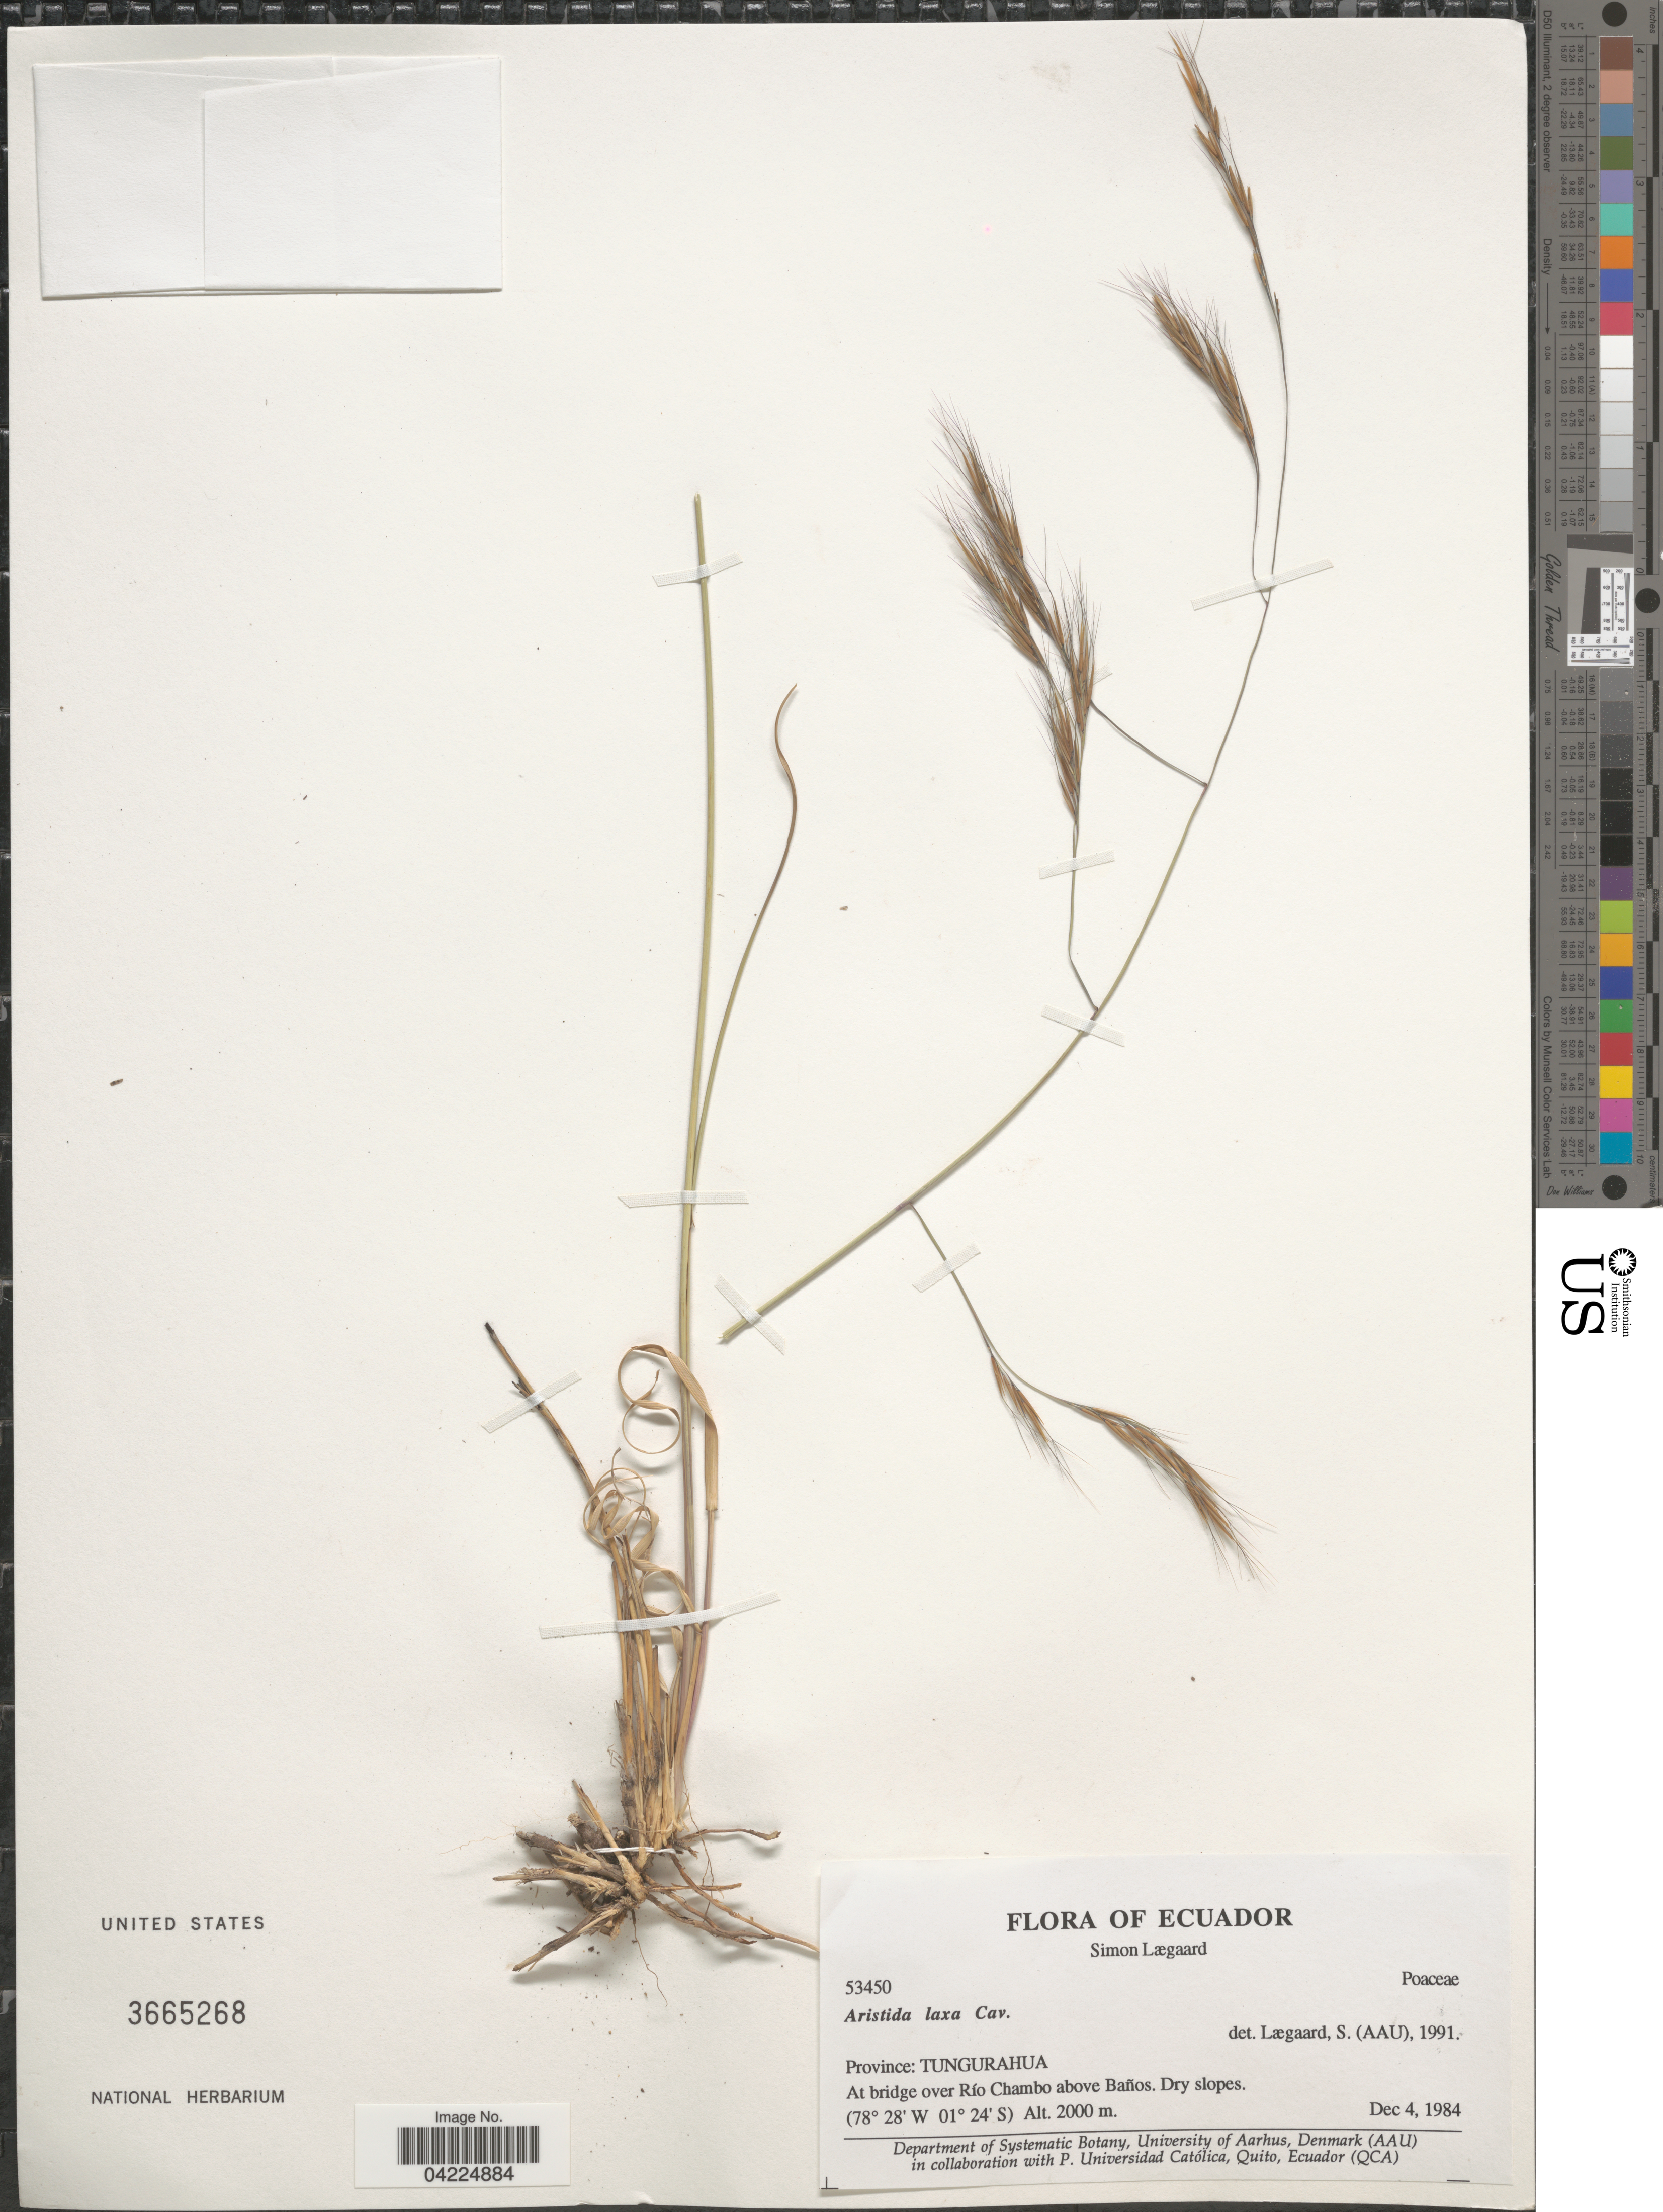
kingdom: Plantae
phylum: Tracheophyta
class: Liliopsida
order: Poales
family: Poaceae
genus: Aristida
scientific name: Aristida laxa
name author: Cav.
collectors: S. Lægaard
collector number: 53450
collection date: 1984-12-04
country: Ecuador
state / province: Tungurahua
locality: At bridge over Río Chambo above Baños. Dry slopes.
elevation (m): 2000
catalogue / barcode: US 3665268